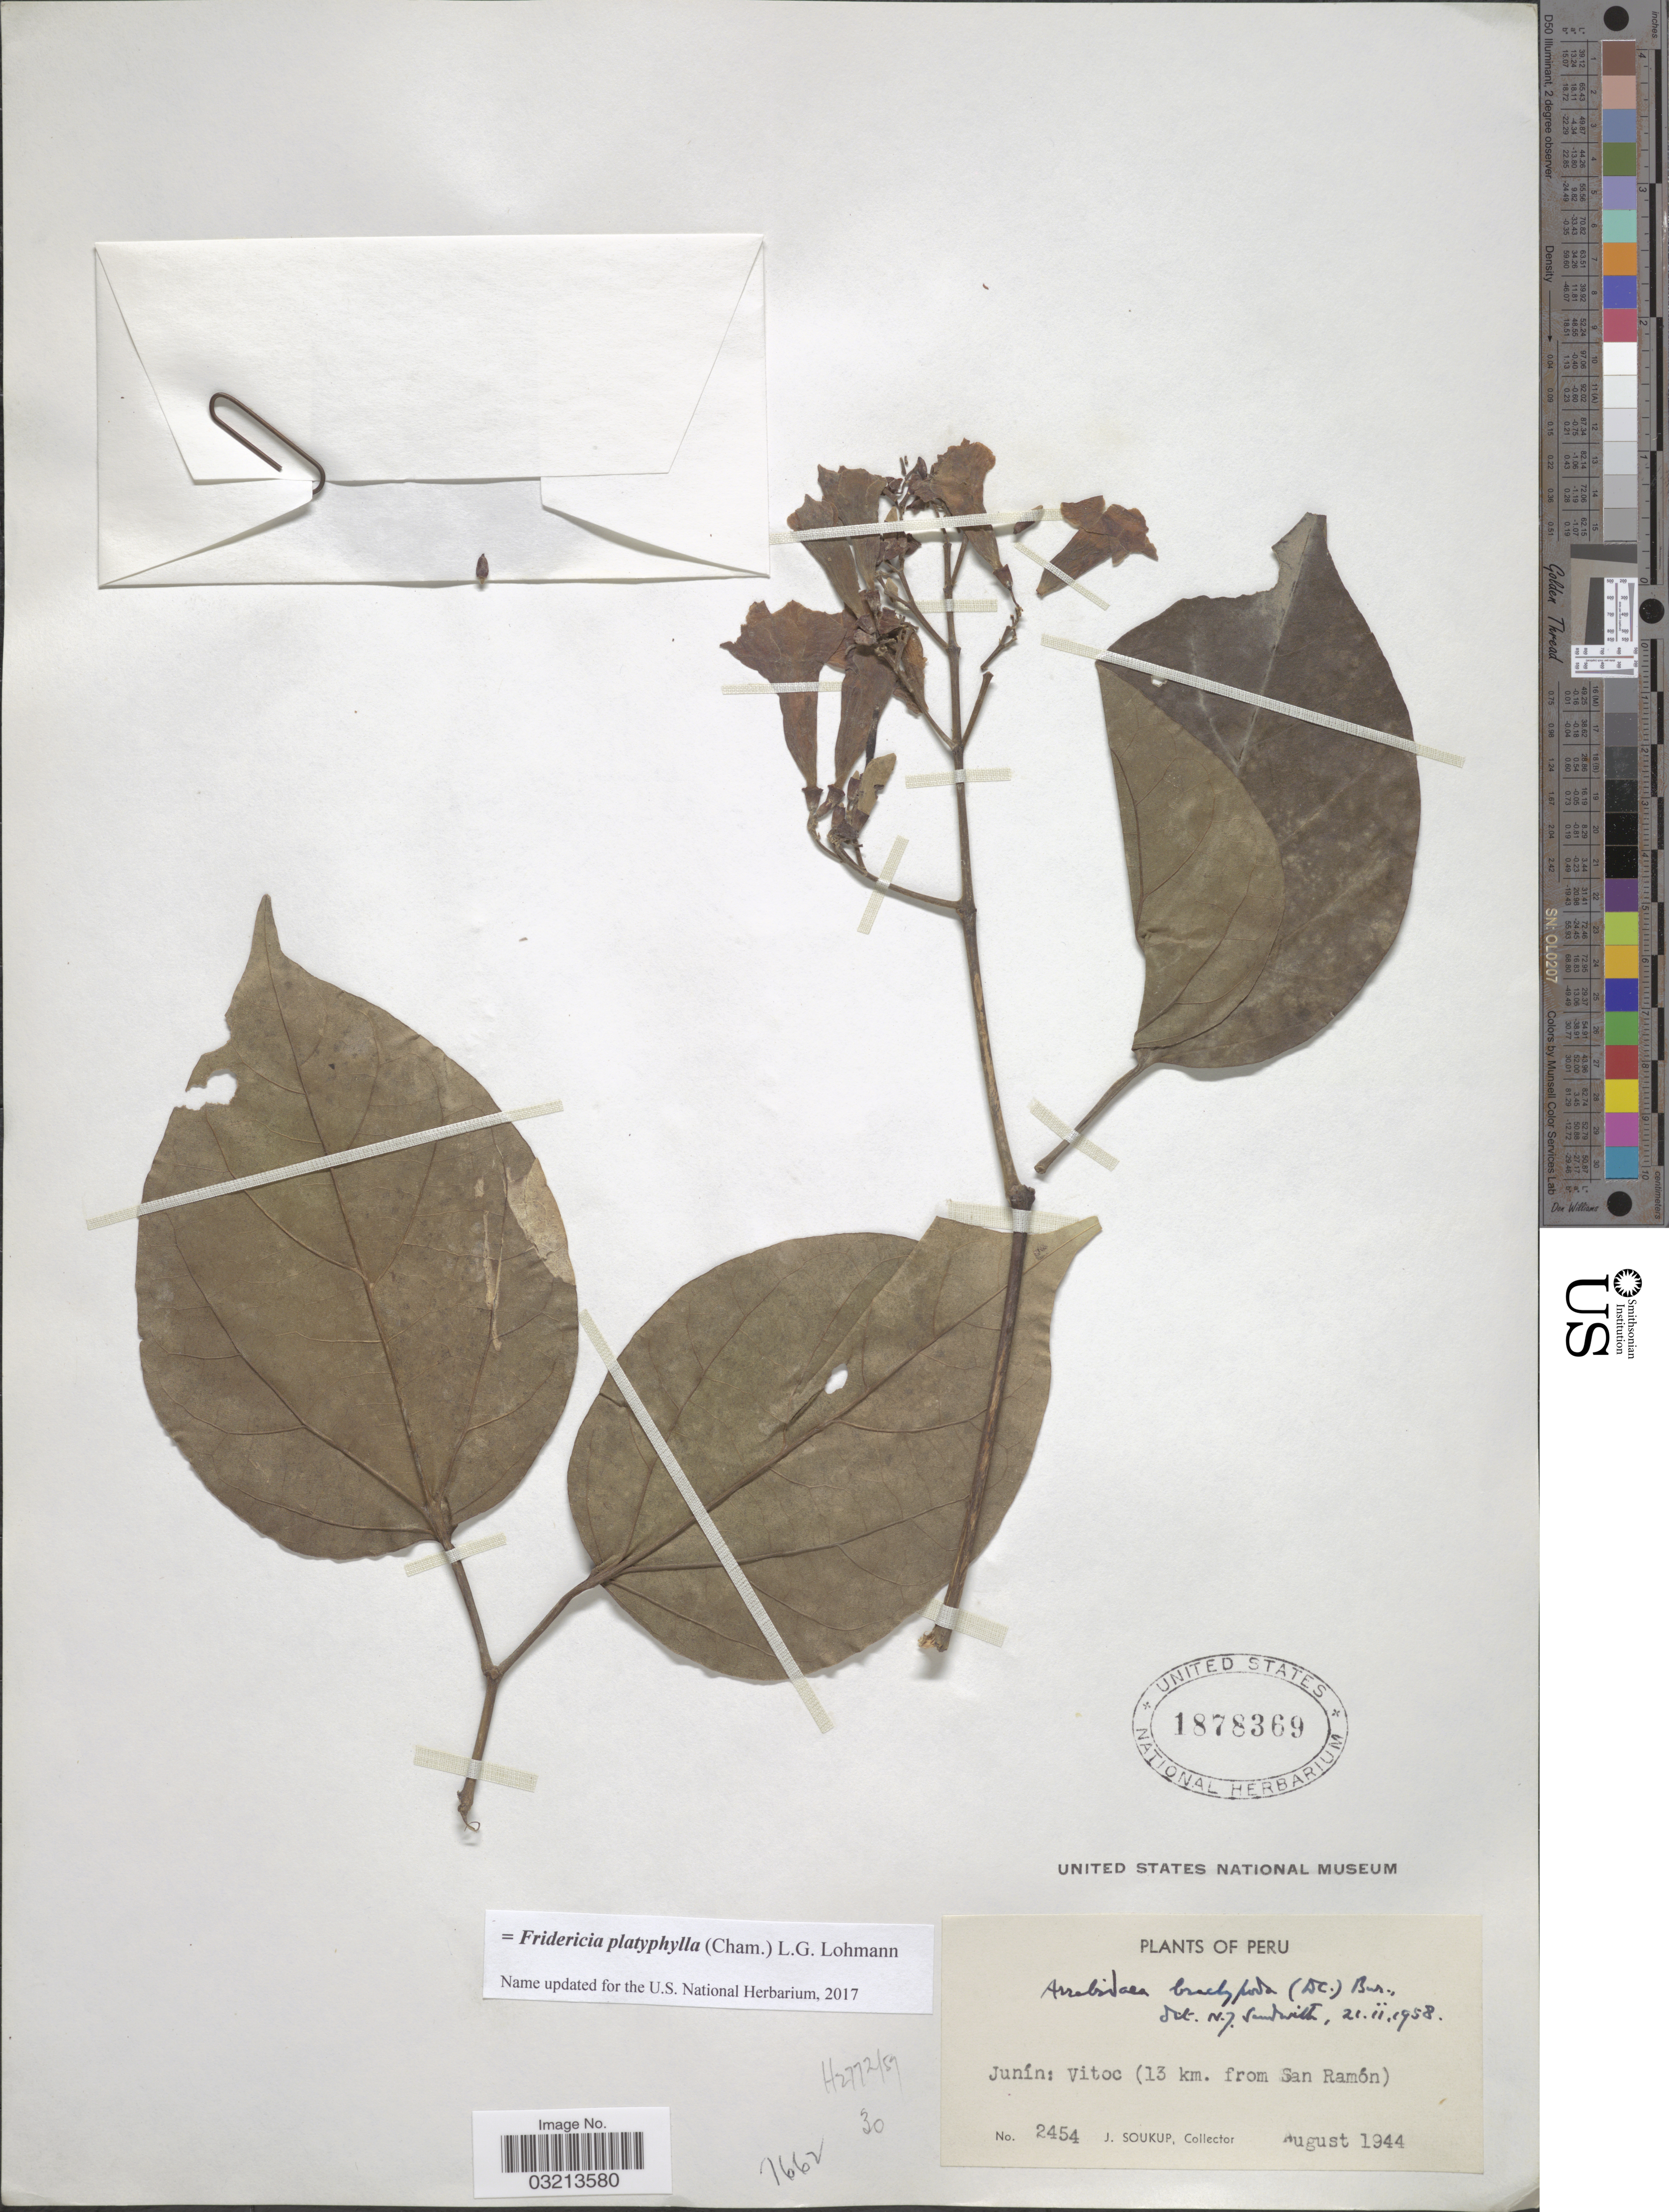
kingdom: Plantae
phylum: Tracheophyta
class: Magnoliopsida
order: Lamiales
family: Bignoniaceae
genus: Fridericia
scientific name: Fridericia platyphylla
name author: (Cham.) L.G. Lohmann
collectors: J. Soukup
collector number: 2454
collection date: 1944-08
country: Peru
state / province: Junín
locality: Vitoc (13 km. from San Ramón).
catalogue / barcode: US 1878369